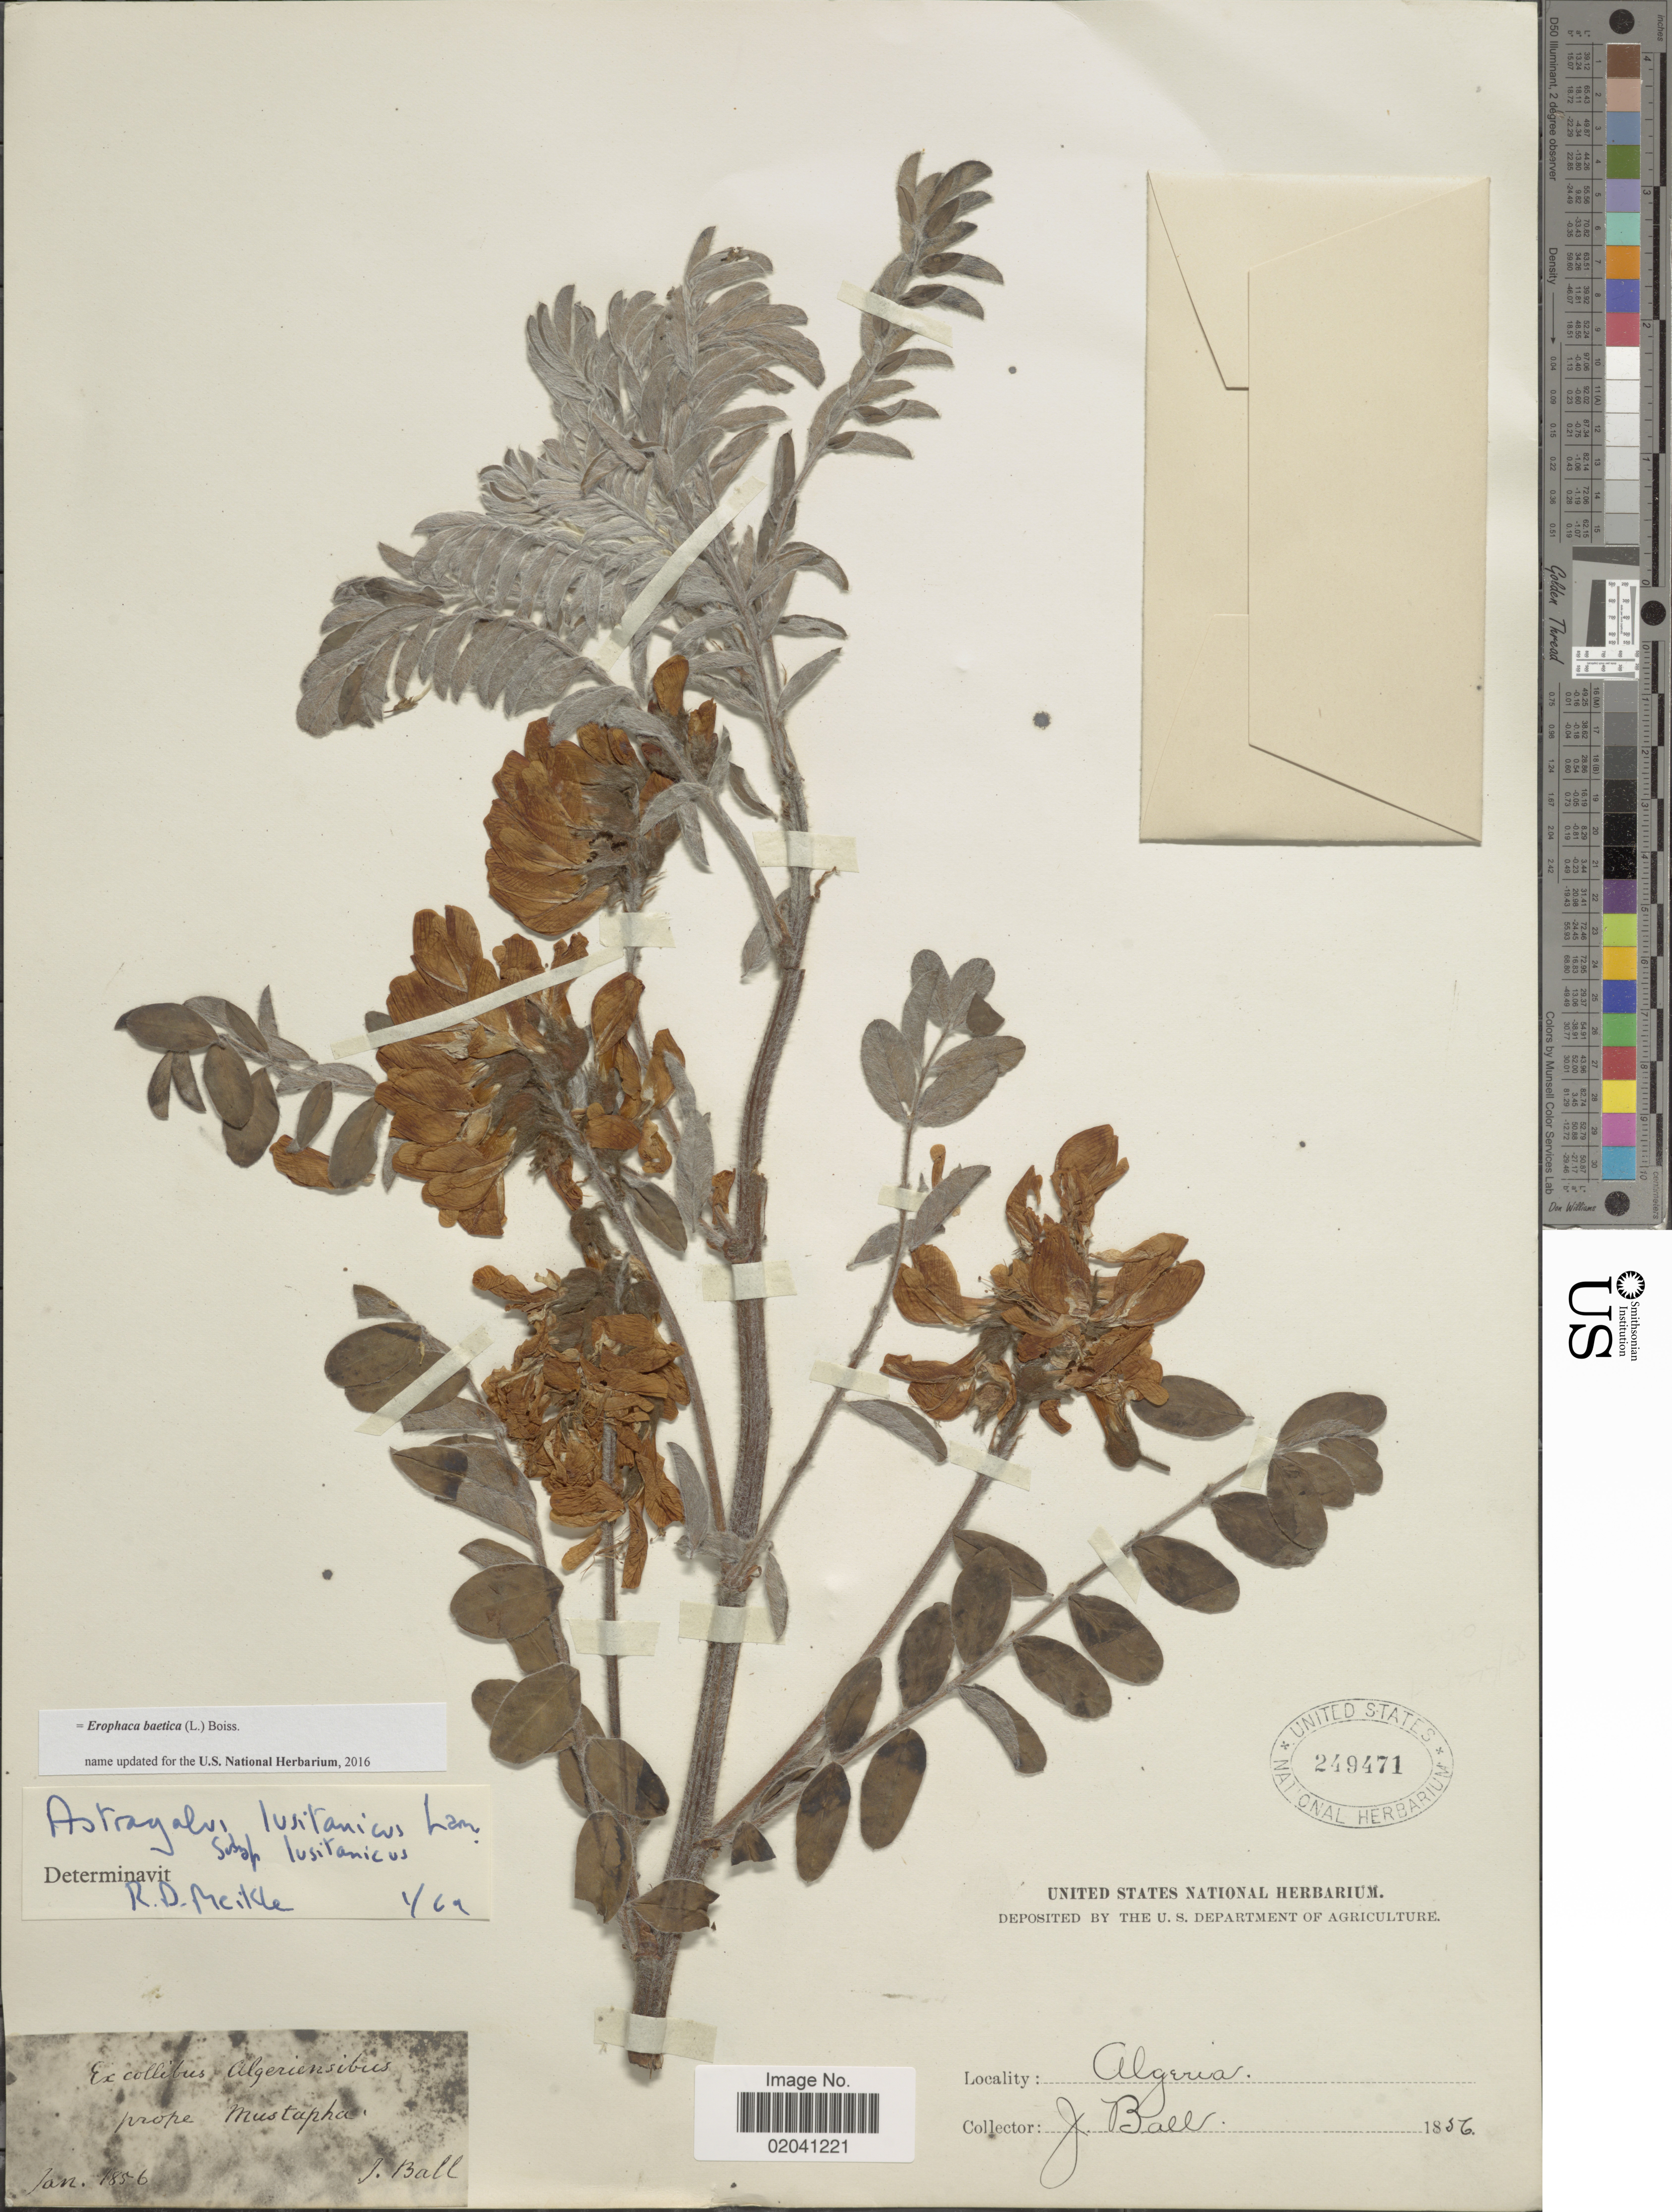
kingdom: Plantae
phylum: Tracheophyta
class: Magnoliopsida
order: Fabales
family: Fabaceae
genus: Erophaca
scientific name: Erophaca baetica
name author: (L.) Boiss.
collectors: J. Ball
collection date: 1856-01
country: Algeria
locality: Ex collibus Algeriensibus prope Mustapha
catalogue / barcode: US 249471